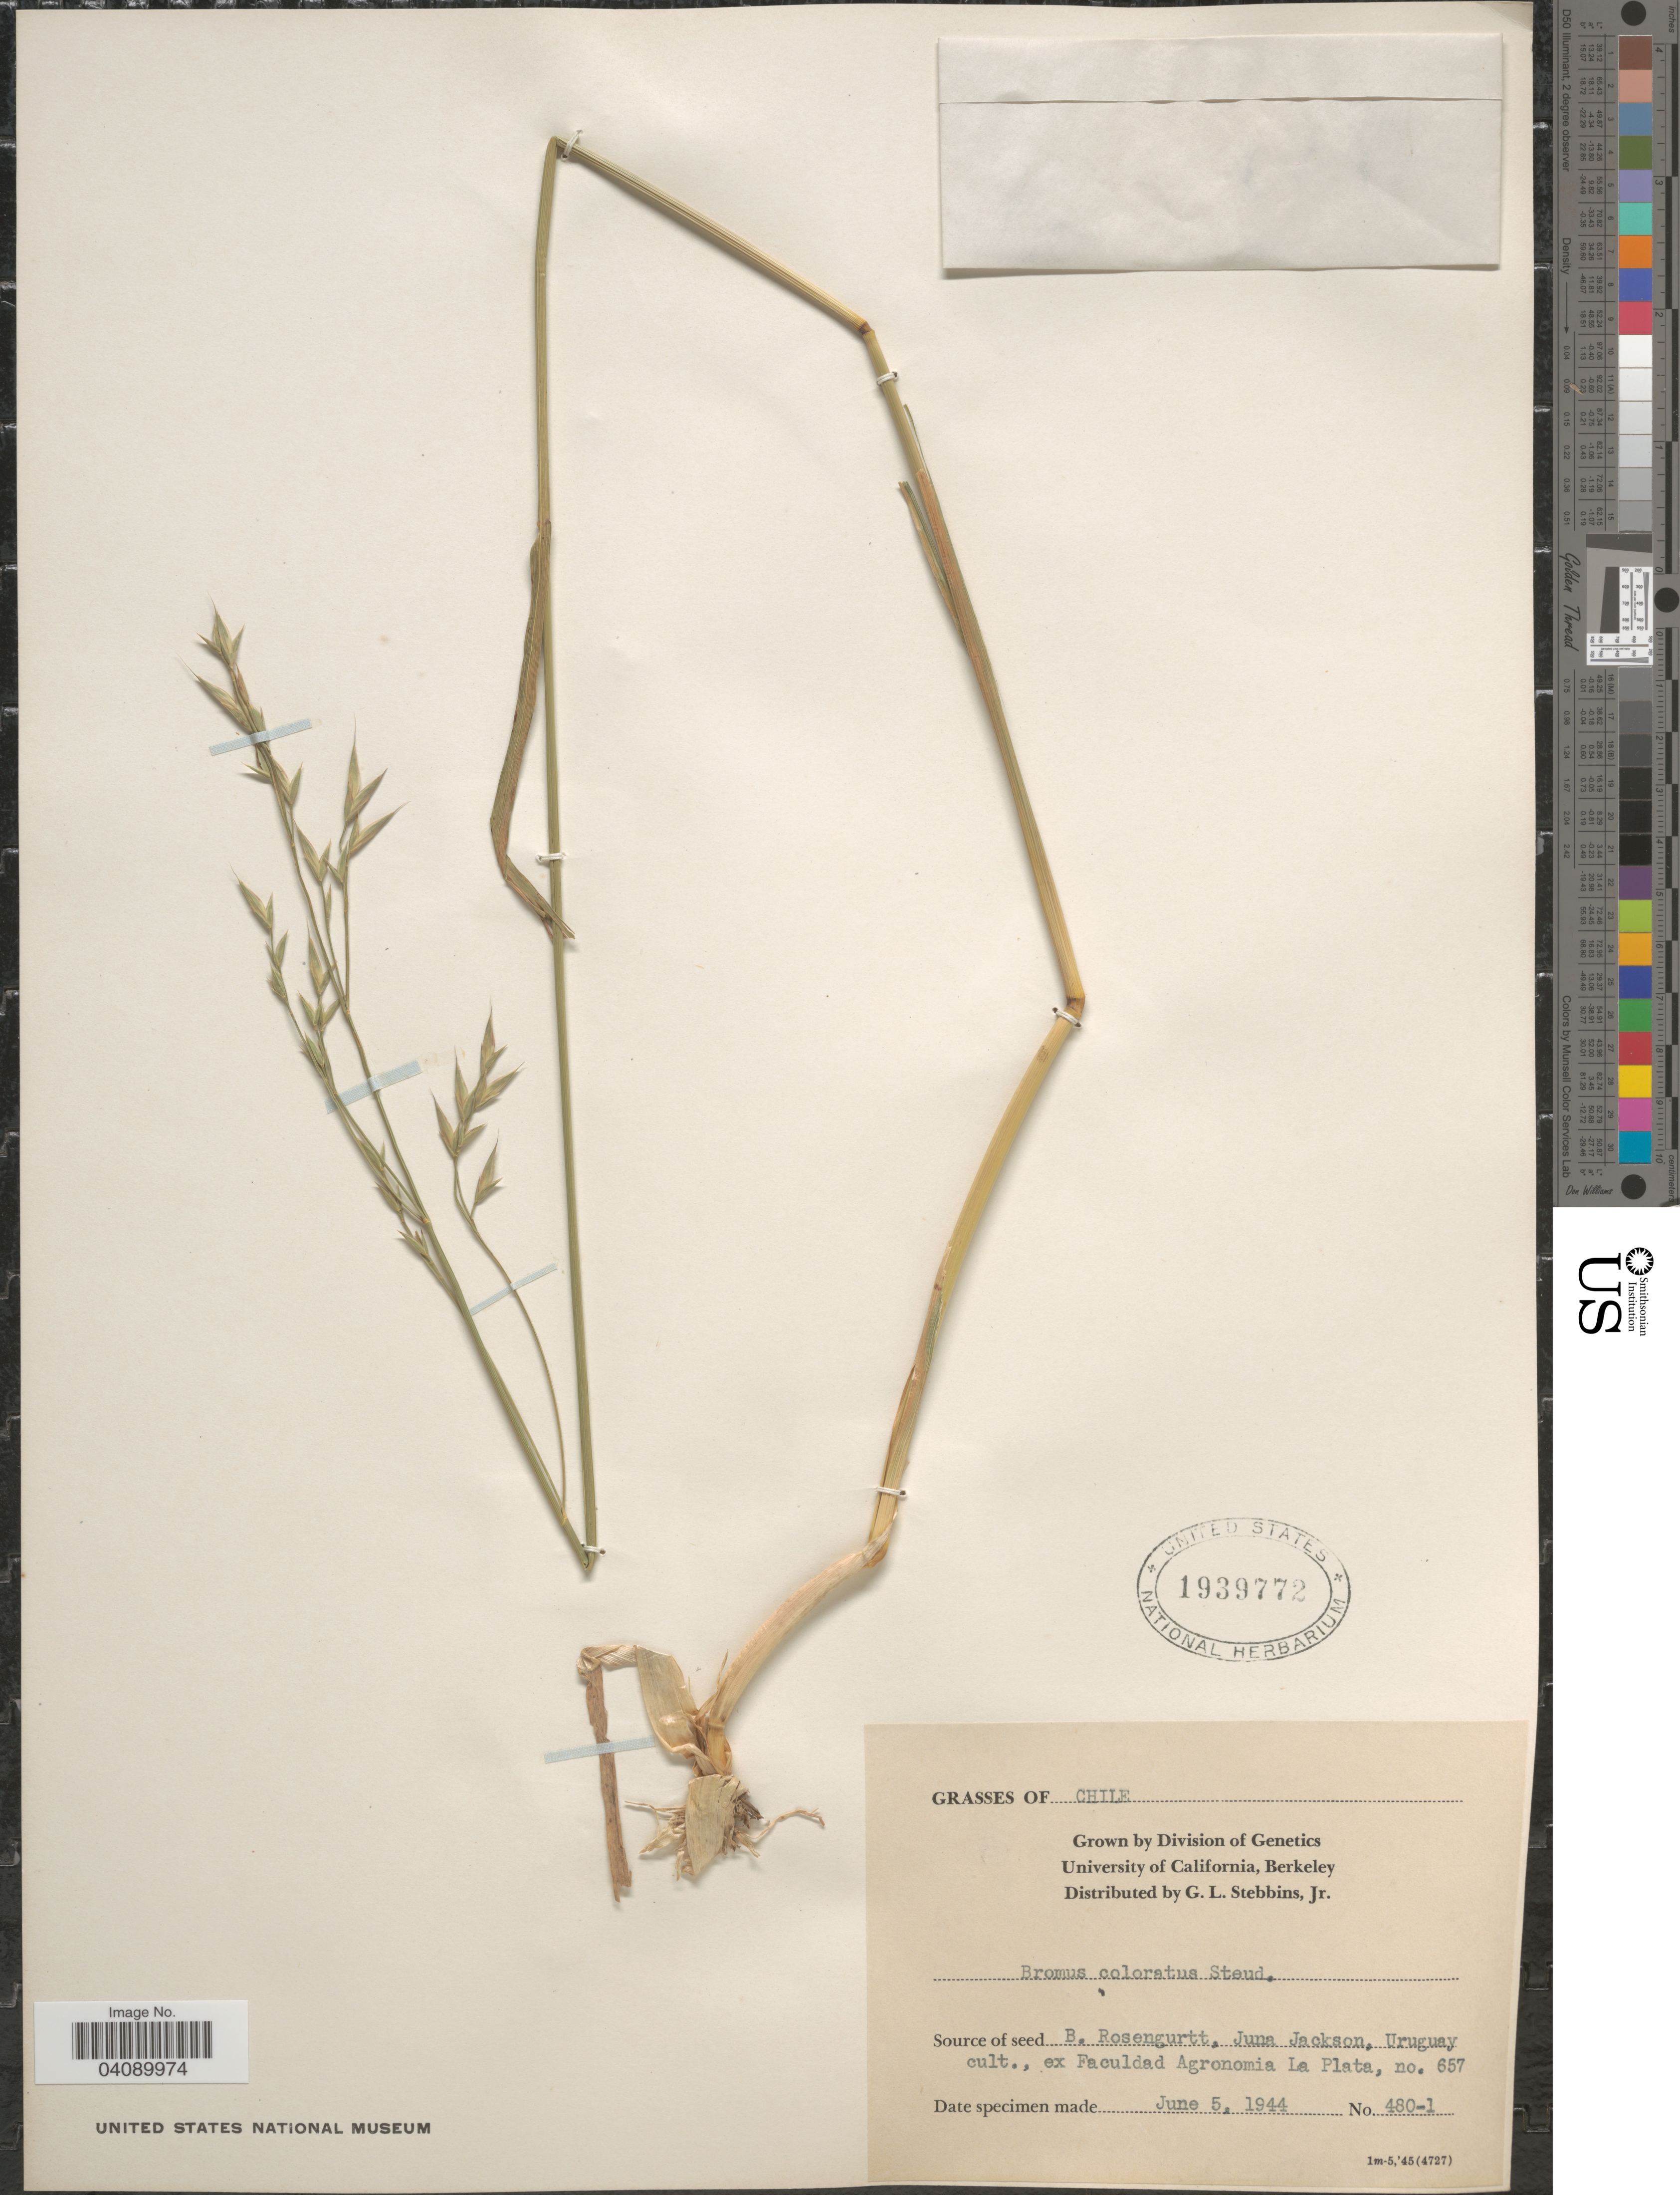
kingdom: Plantae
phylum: Tracheophyta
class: Liliopsida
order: Poales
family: Poaceae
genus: Bromus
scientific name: Bromus sp.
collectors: G. L. Stebbins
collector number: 480-1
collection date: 1944-06-05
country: United States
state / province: California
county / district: Alameda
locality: Grown by Division of Genetics. University of California, Berkeley.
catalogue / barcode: US 1939772